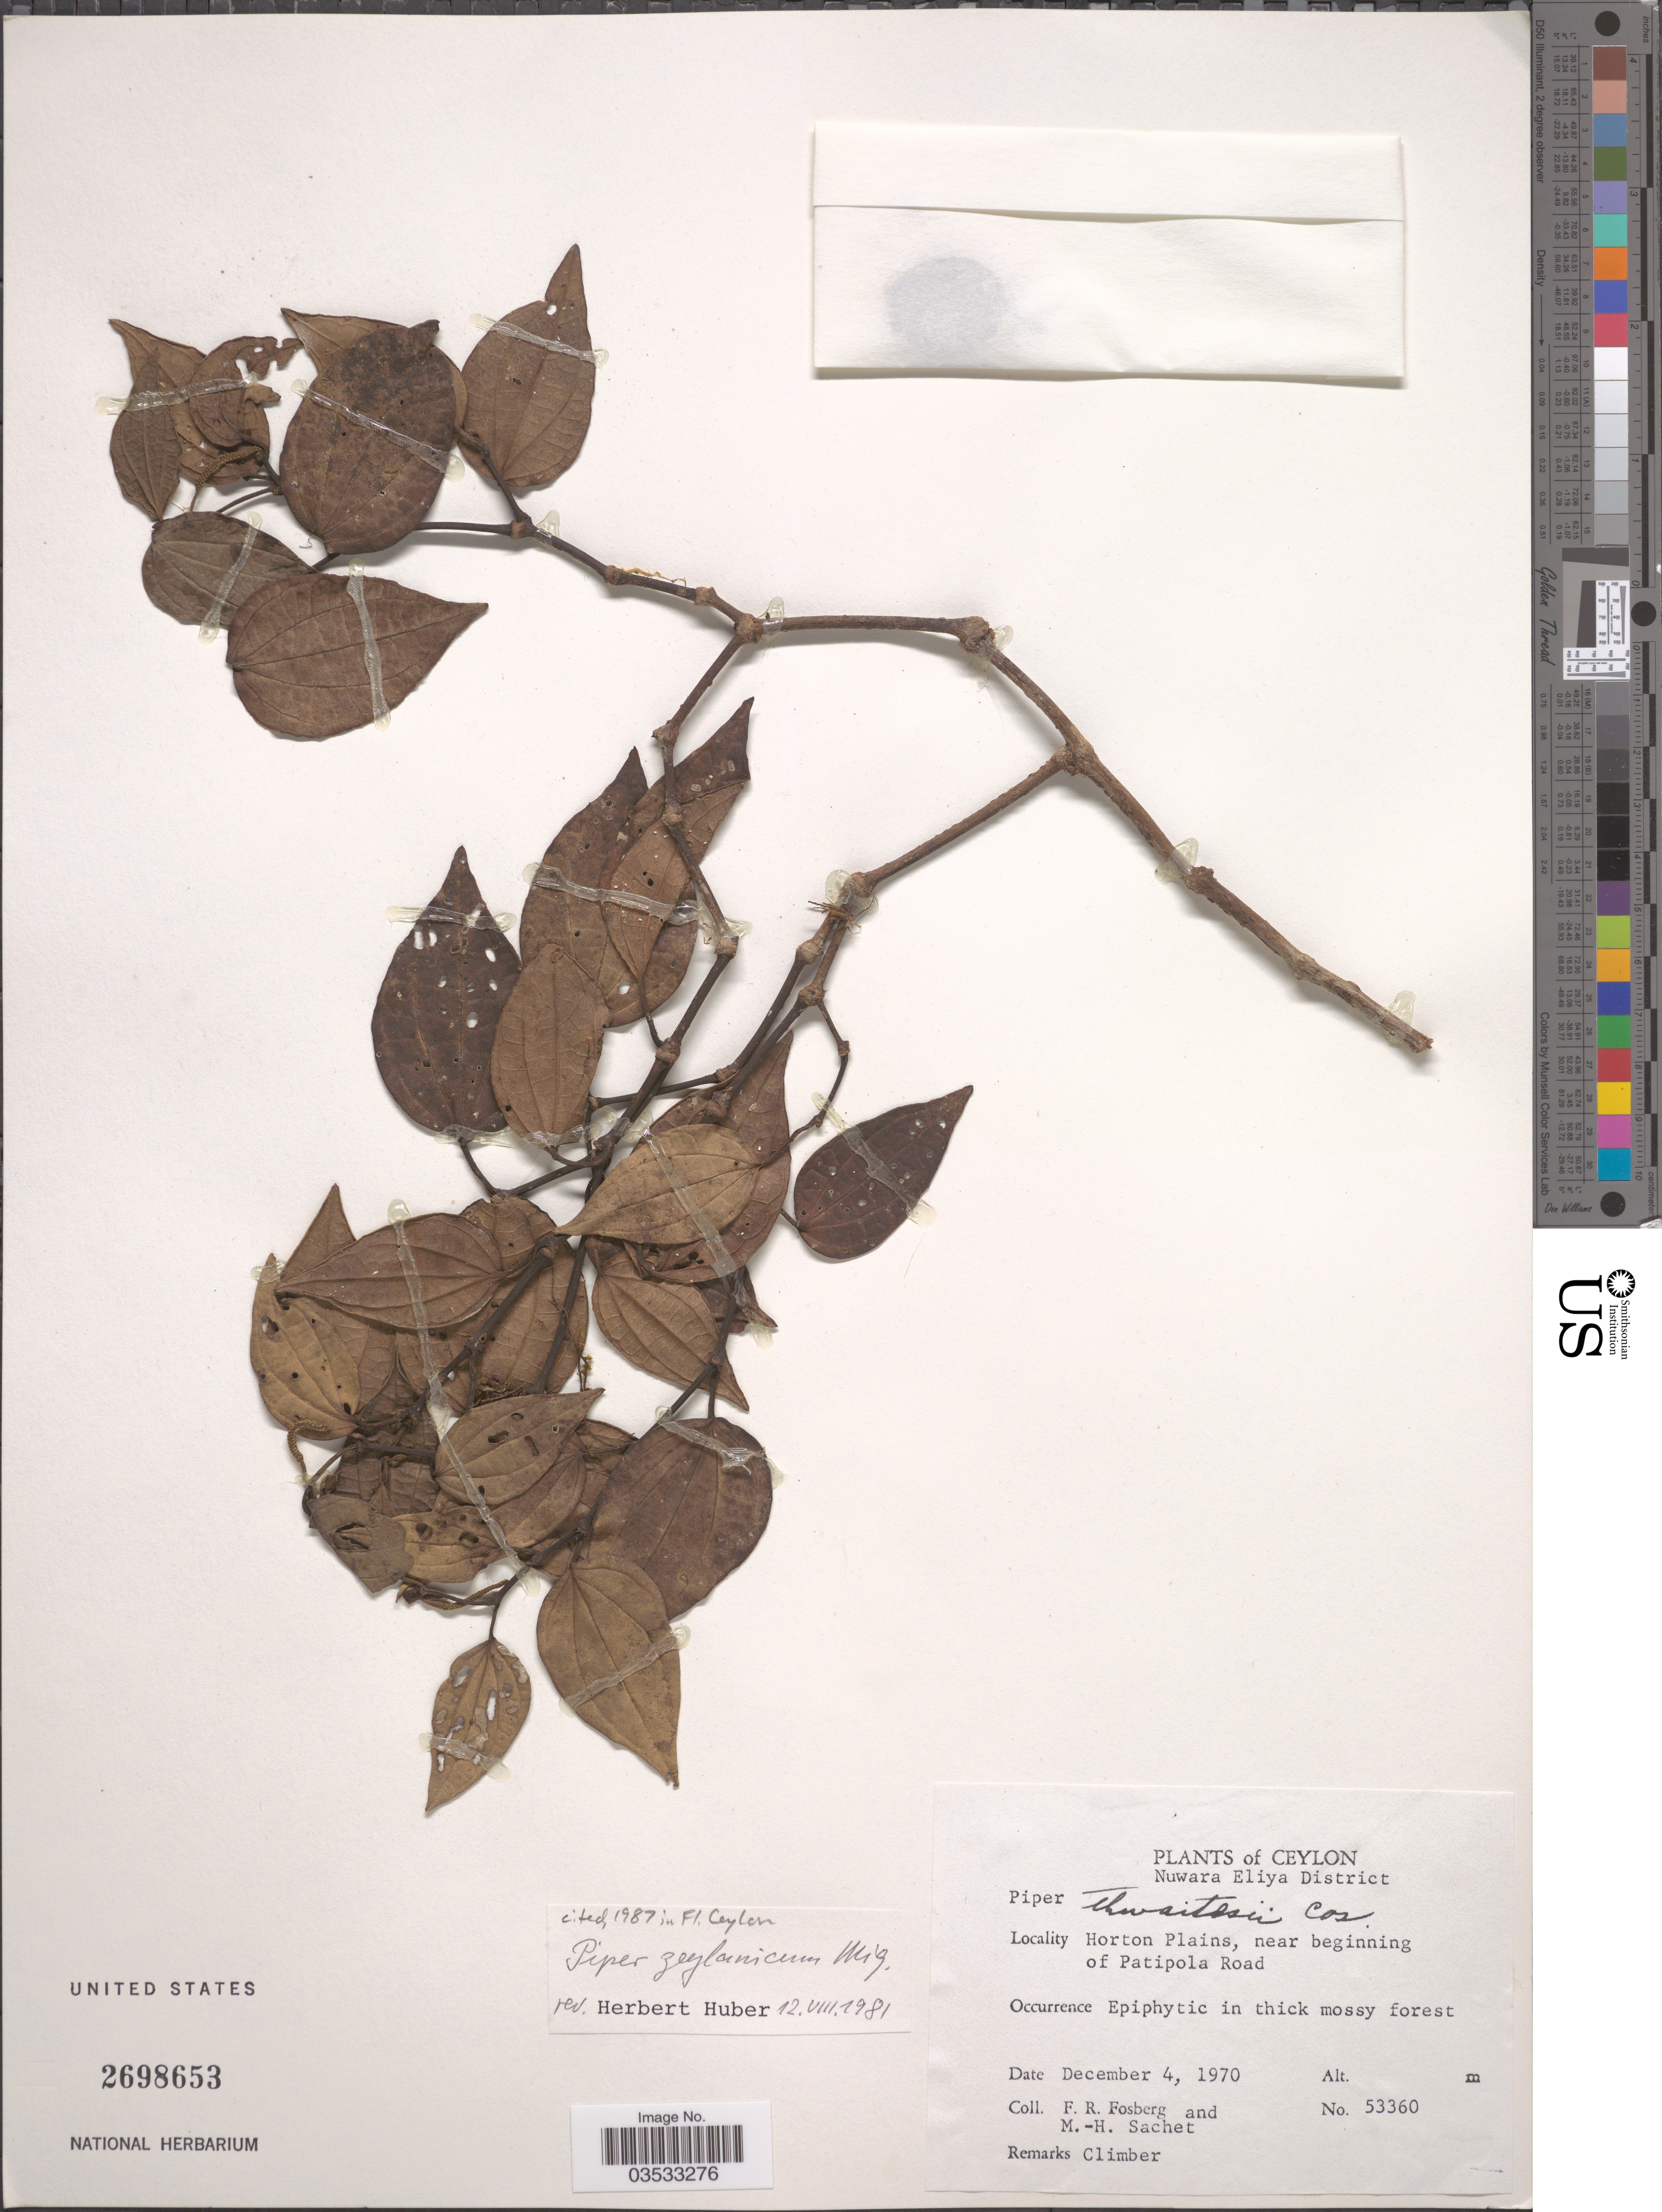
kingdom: Plantae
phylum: Tracheophyta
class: Magnoliopsida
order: Piperales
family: Piperaceae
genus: Piper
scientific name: Piper zeylanicum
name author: Miq.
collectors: F. R. Fosberg & M.-H. Sachet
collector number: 53360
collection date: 1970-12-04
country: Sri Lanka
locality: Ceylon. Nuwara Eliya District. Horton Plains, near beginning of Patipola Road.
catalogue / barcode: US 2698653